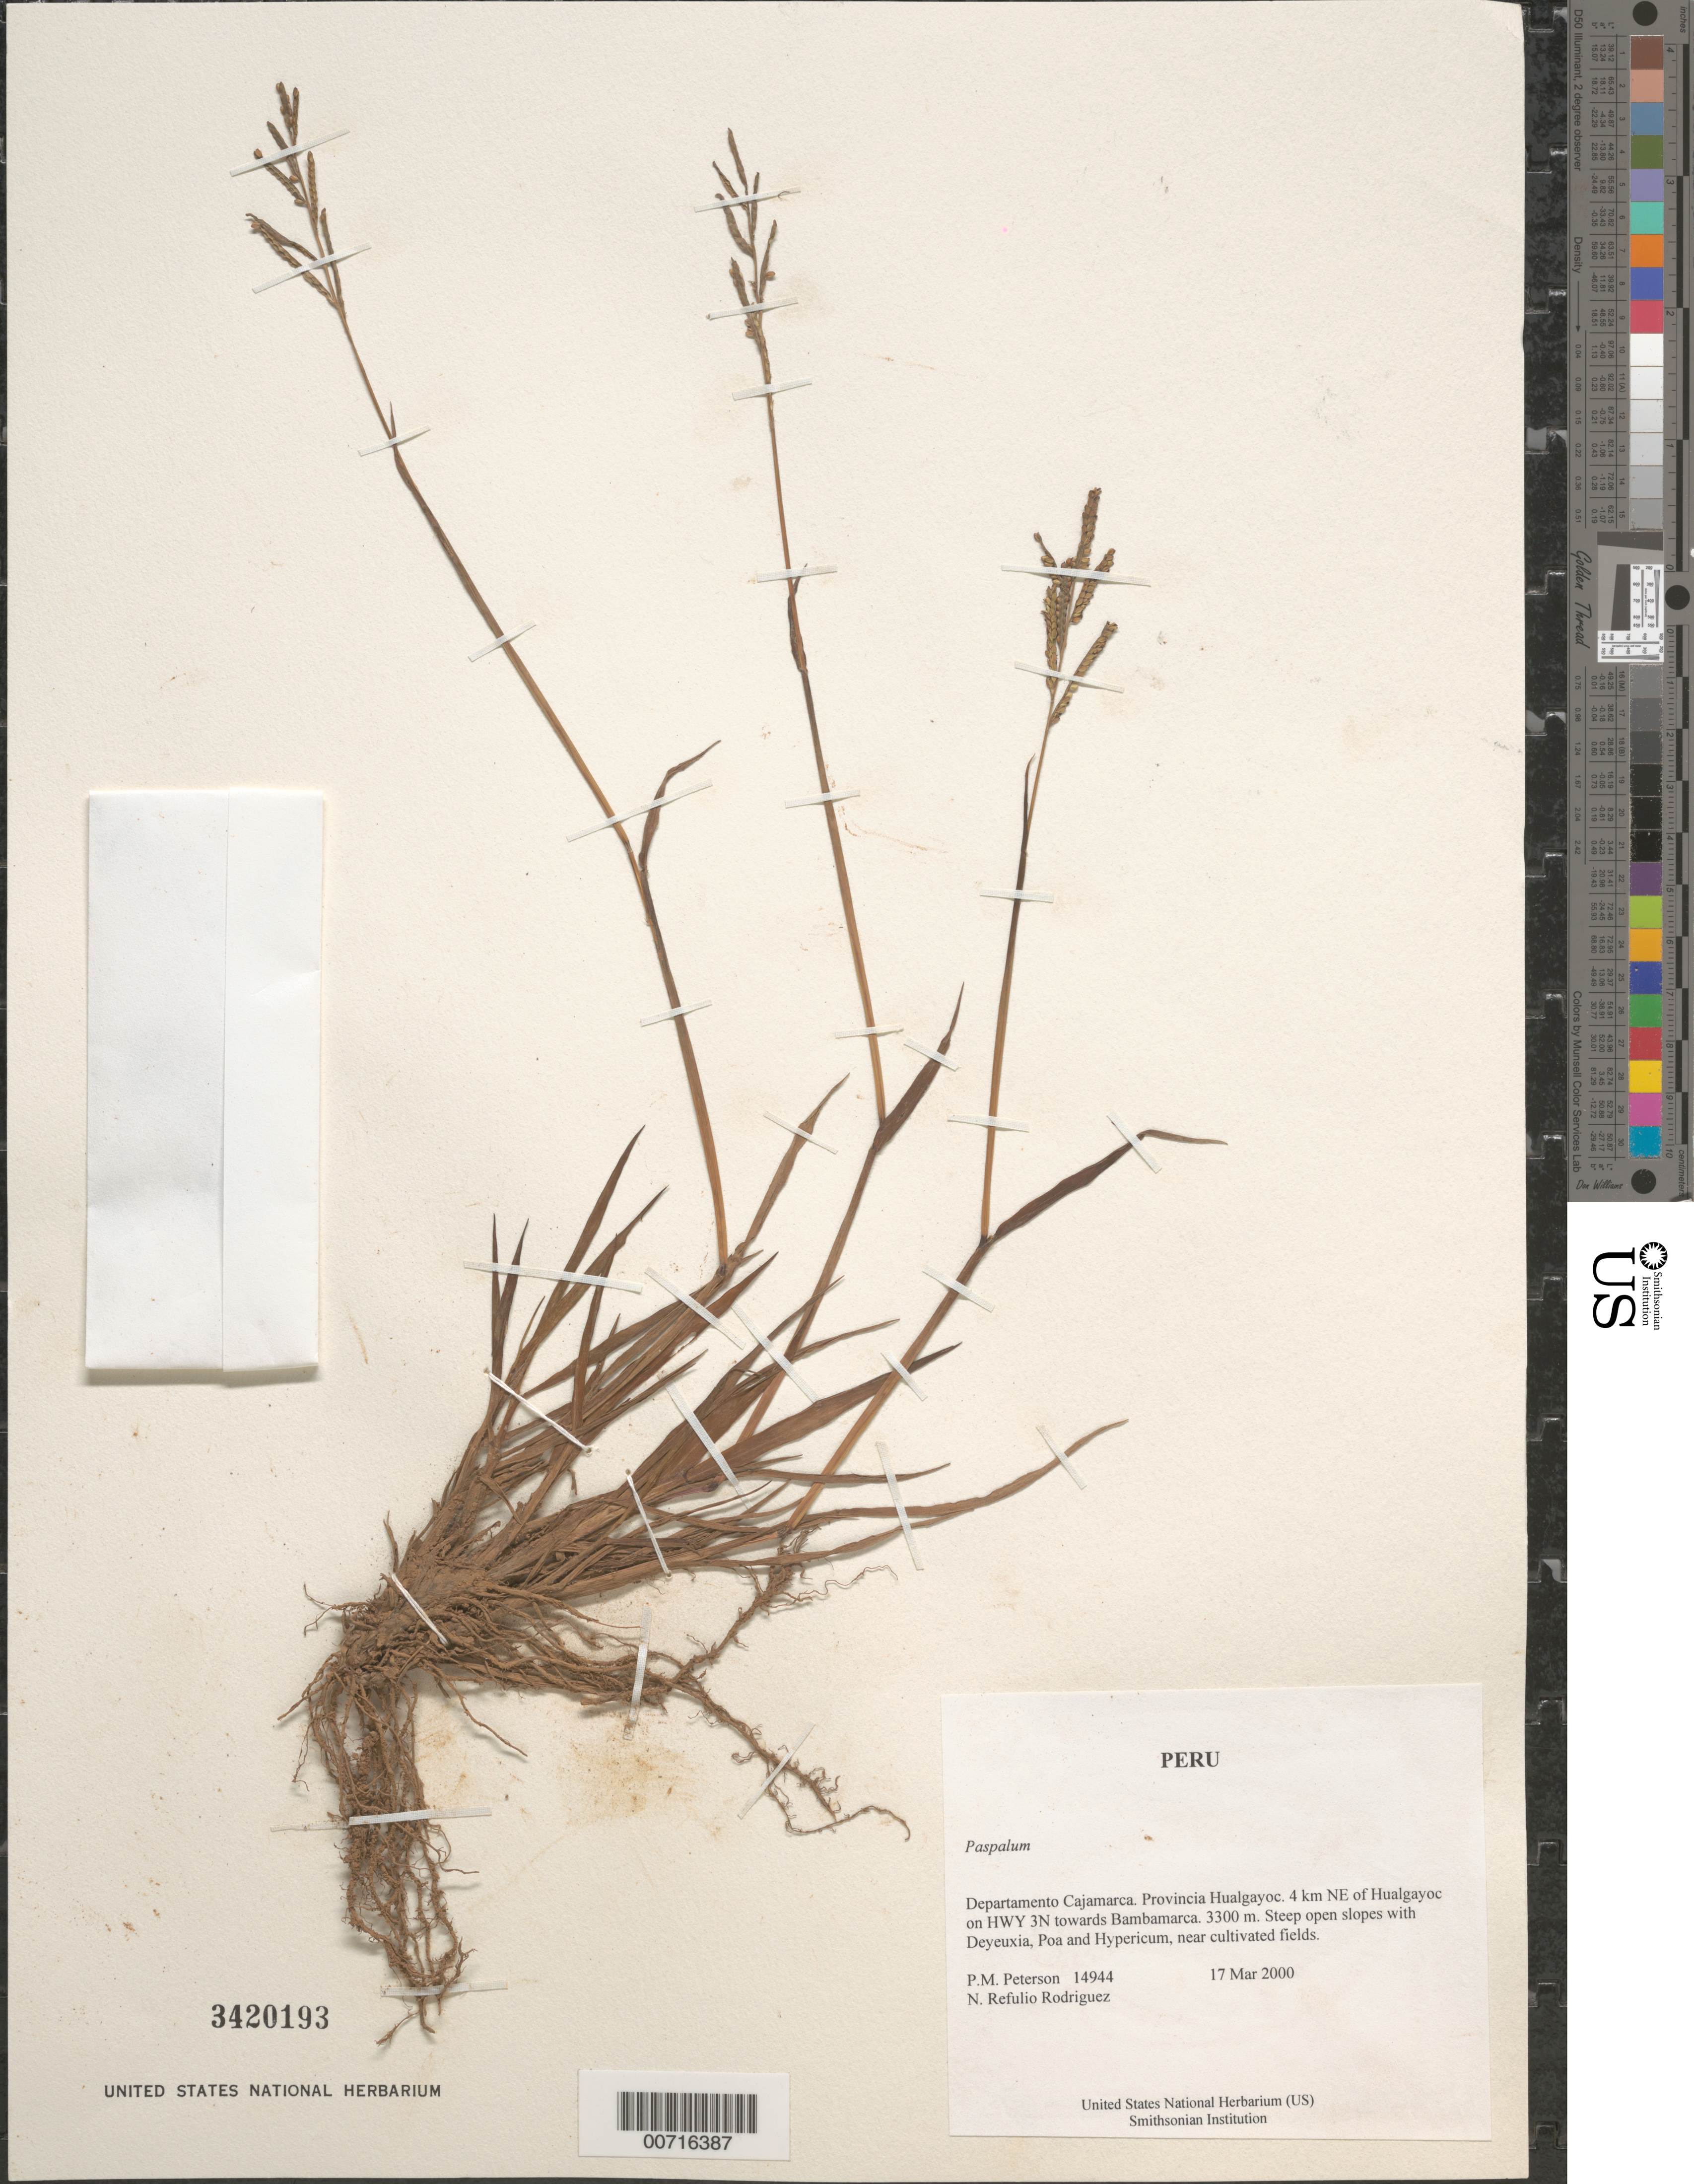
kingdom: Plantae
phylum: Tracheophyta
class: Liliopsida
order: Poales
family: Poaceae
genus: Paspalum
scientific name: Paspalum sp.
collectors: P. M. Peterson & N. Refulio-Rodríguez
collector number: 14944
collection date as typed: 17 Mar 2000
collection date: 2000-03-17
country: Peru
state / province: Cajamarca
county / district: Hualgayoc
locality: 4 km NE of Hualgayoc on HWY 3N towards Bambamarca.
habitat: Steep open slopes with Deyeuxia, Poa and Hypericum, near cultivated fields.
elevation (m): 3300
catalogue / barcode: US 3420193